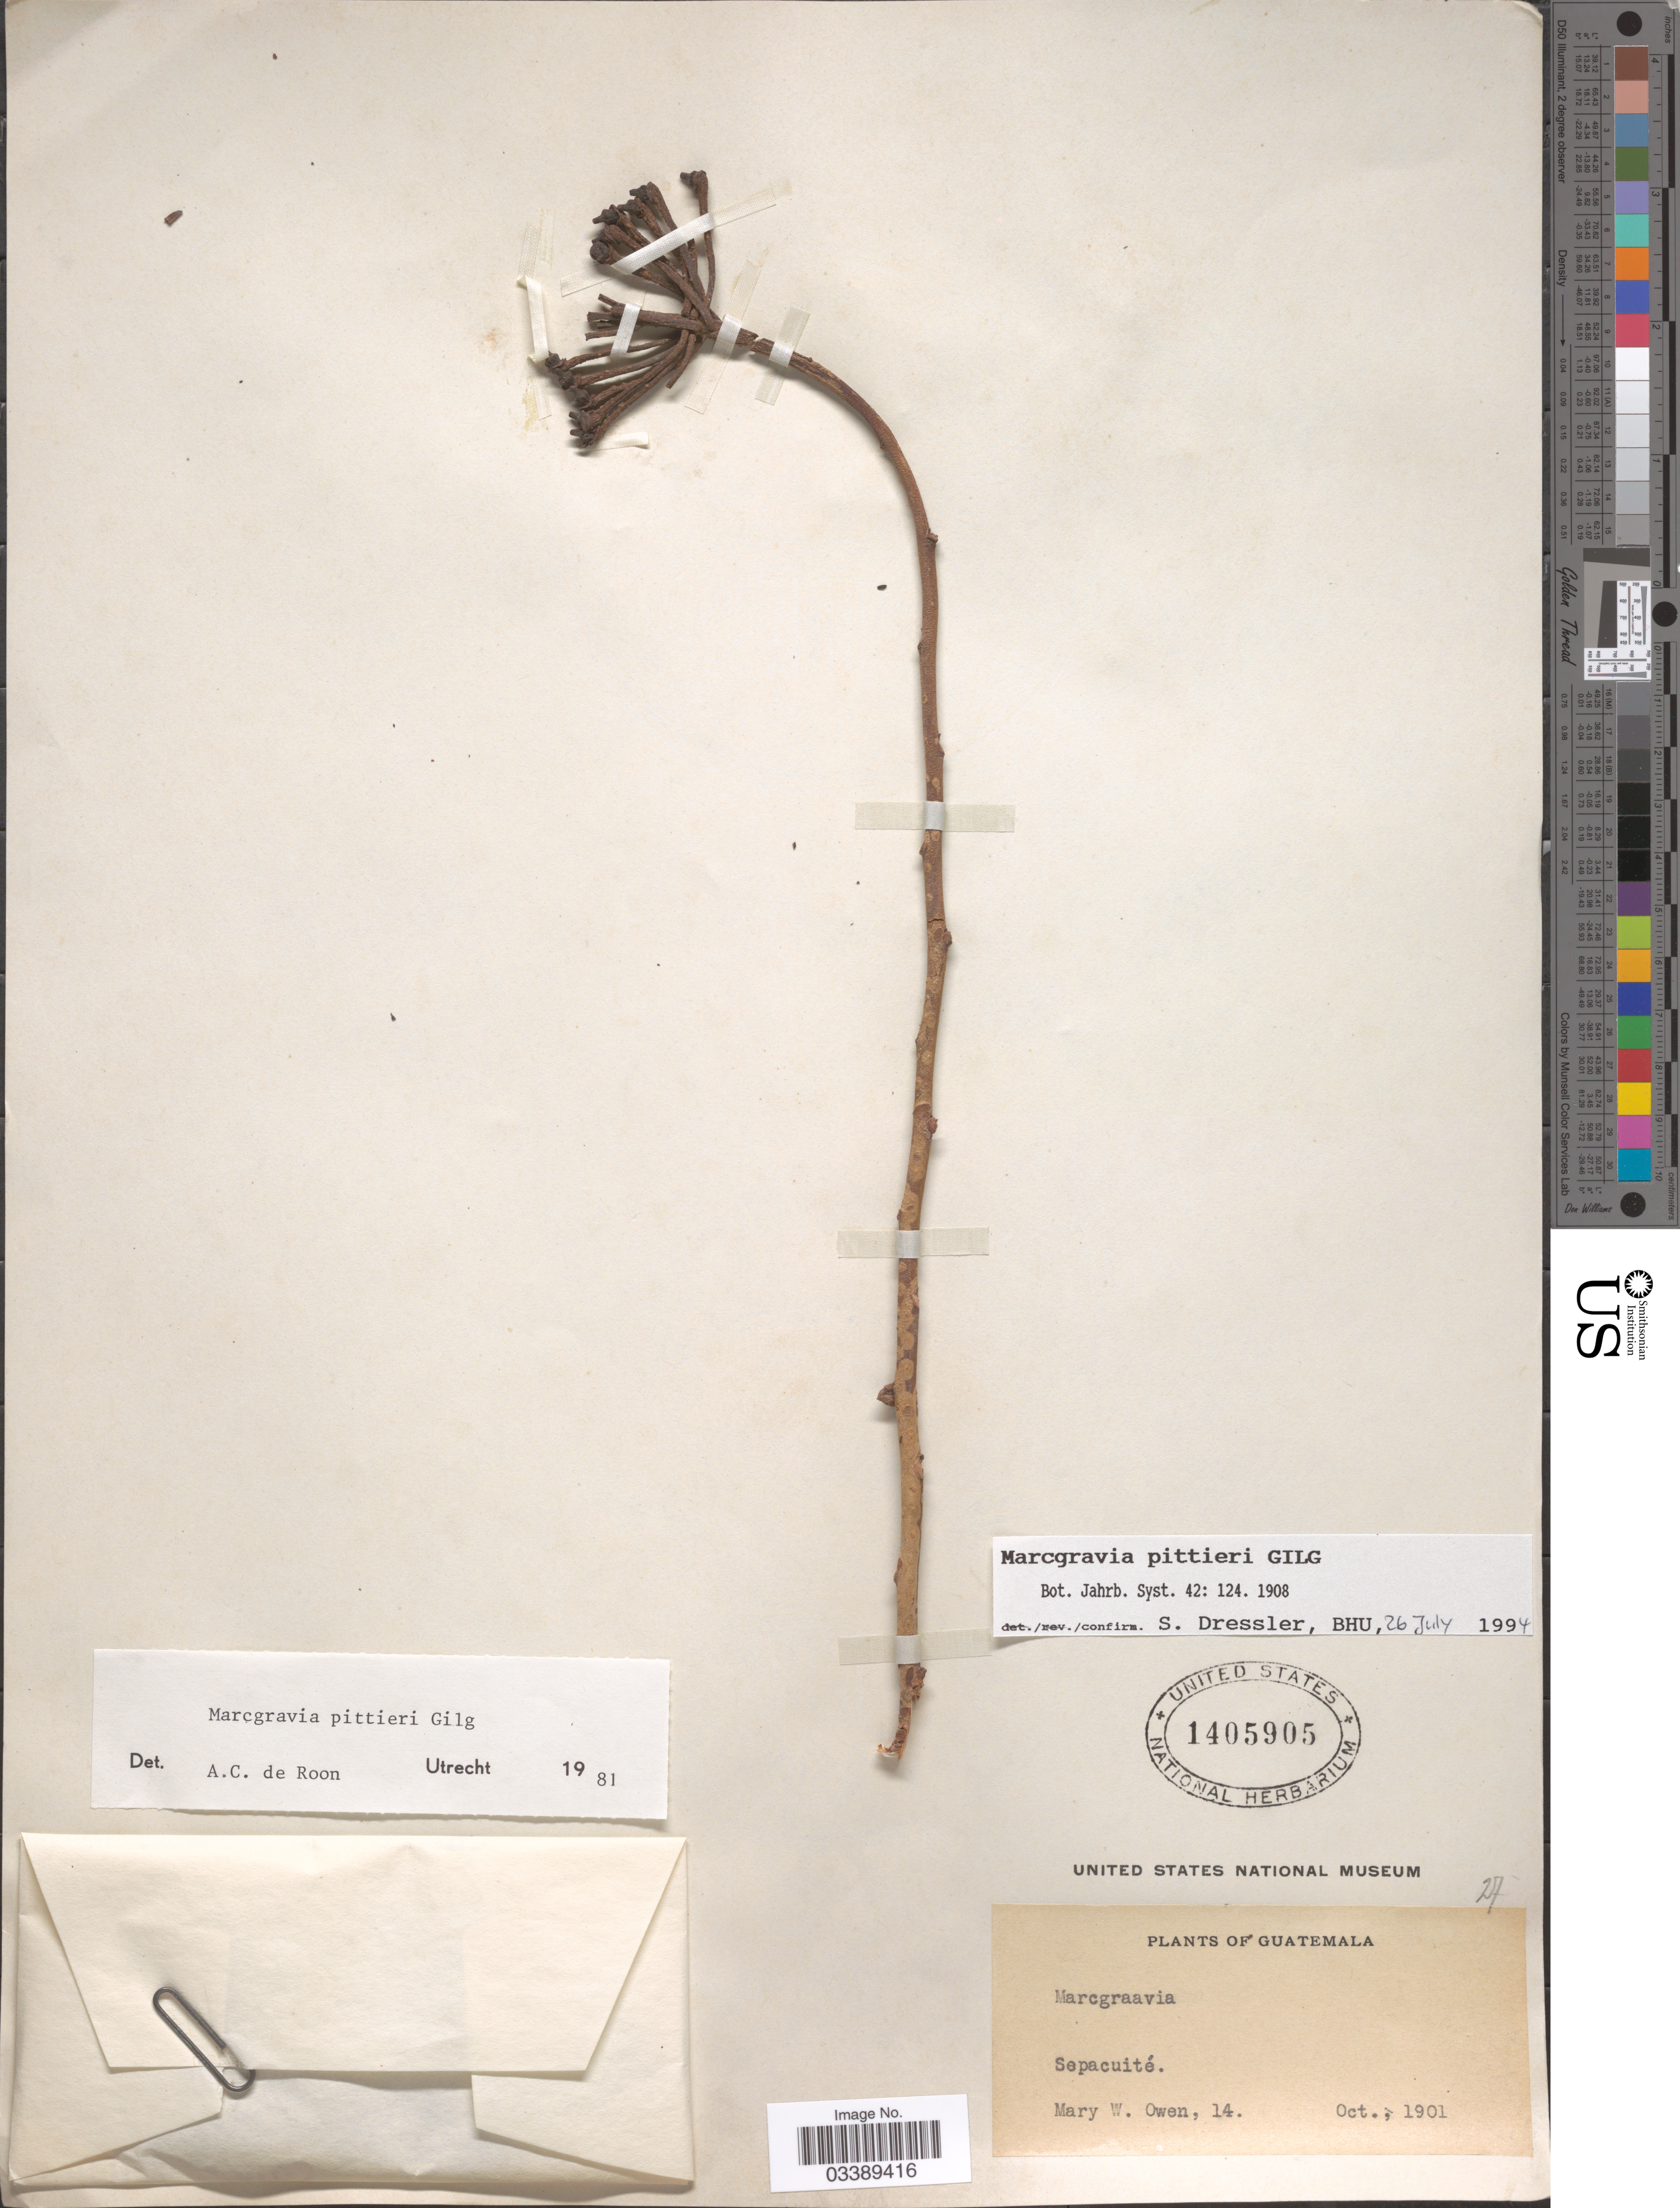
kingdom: Plantae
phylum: Tracheophyta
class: Magnoliopsida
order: Ericales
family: Marcgraviaceae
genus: Marcgravia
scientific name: Marcgravia pittieri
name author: Gilg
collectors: M. W. Owen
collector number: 14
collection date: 1901-10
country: Guatemala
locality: Sepacuité.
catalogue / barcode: US 1405905